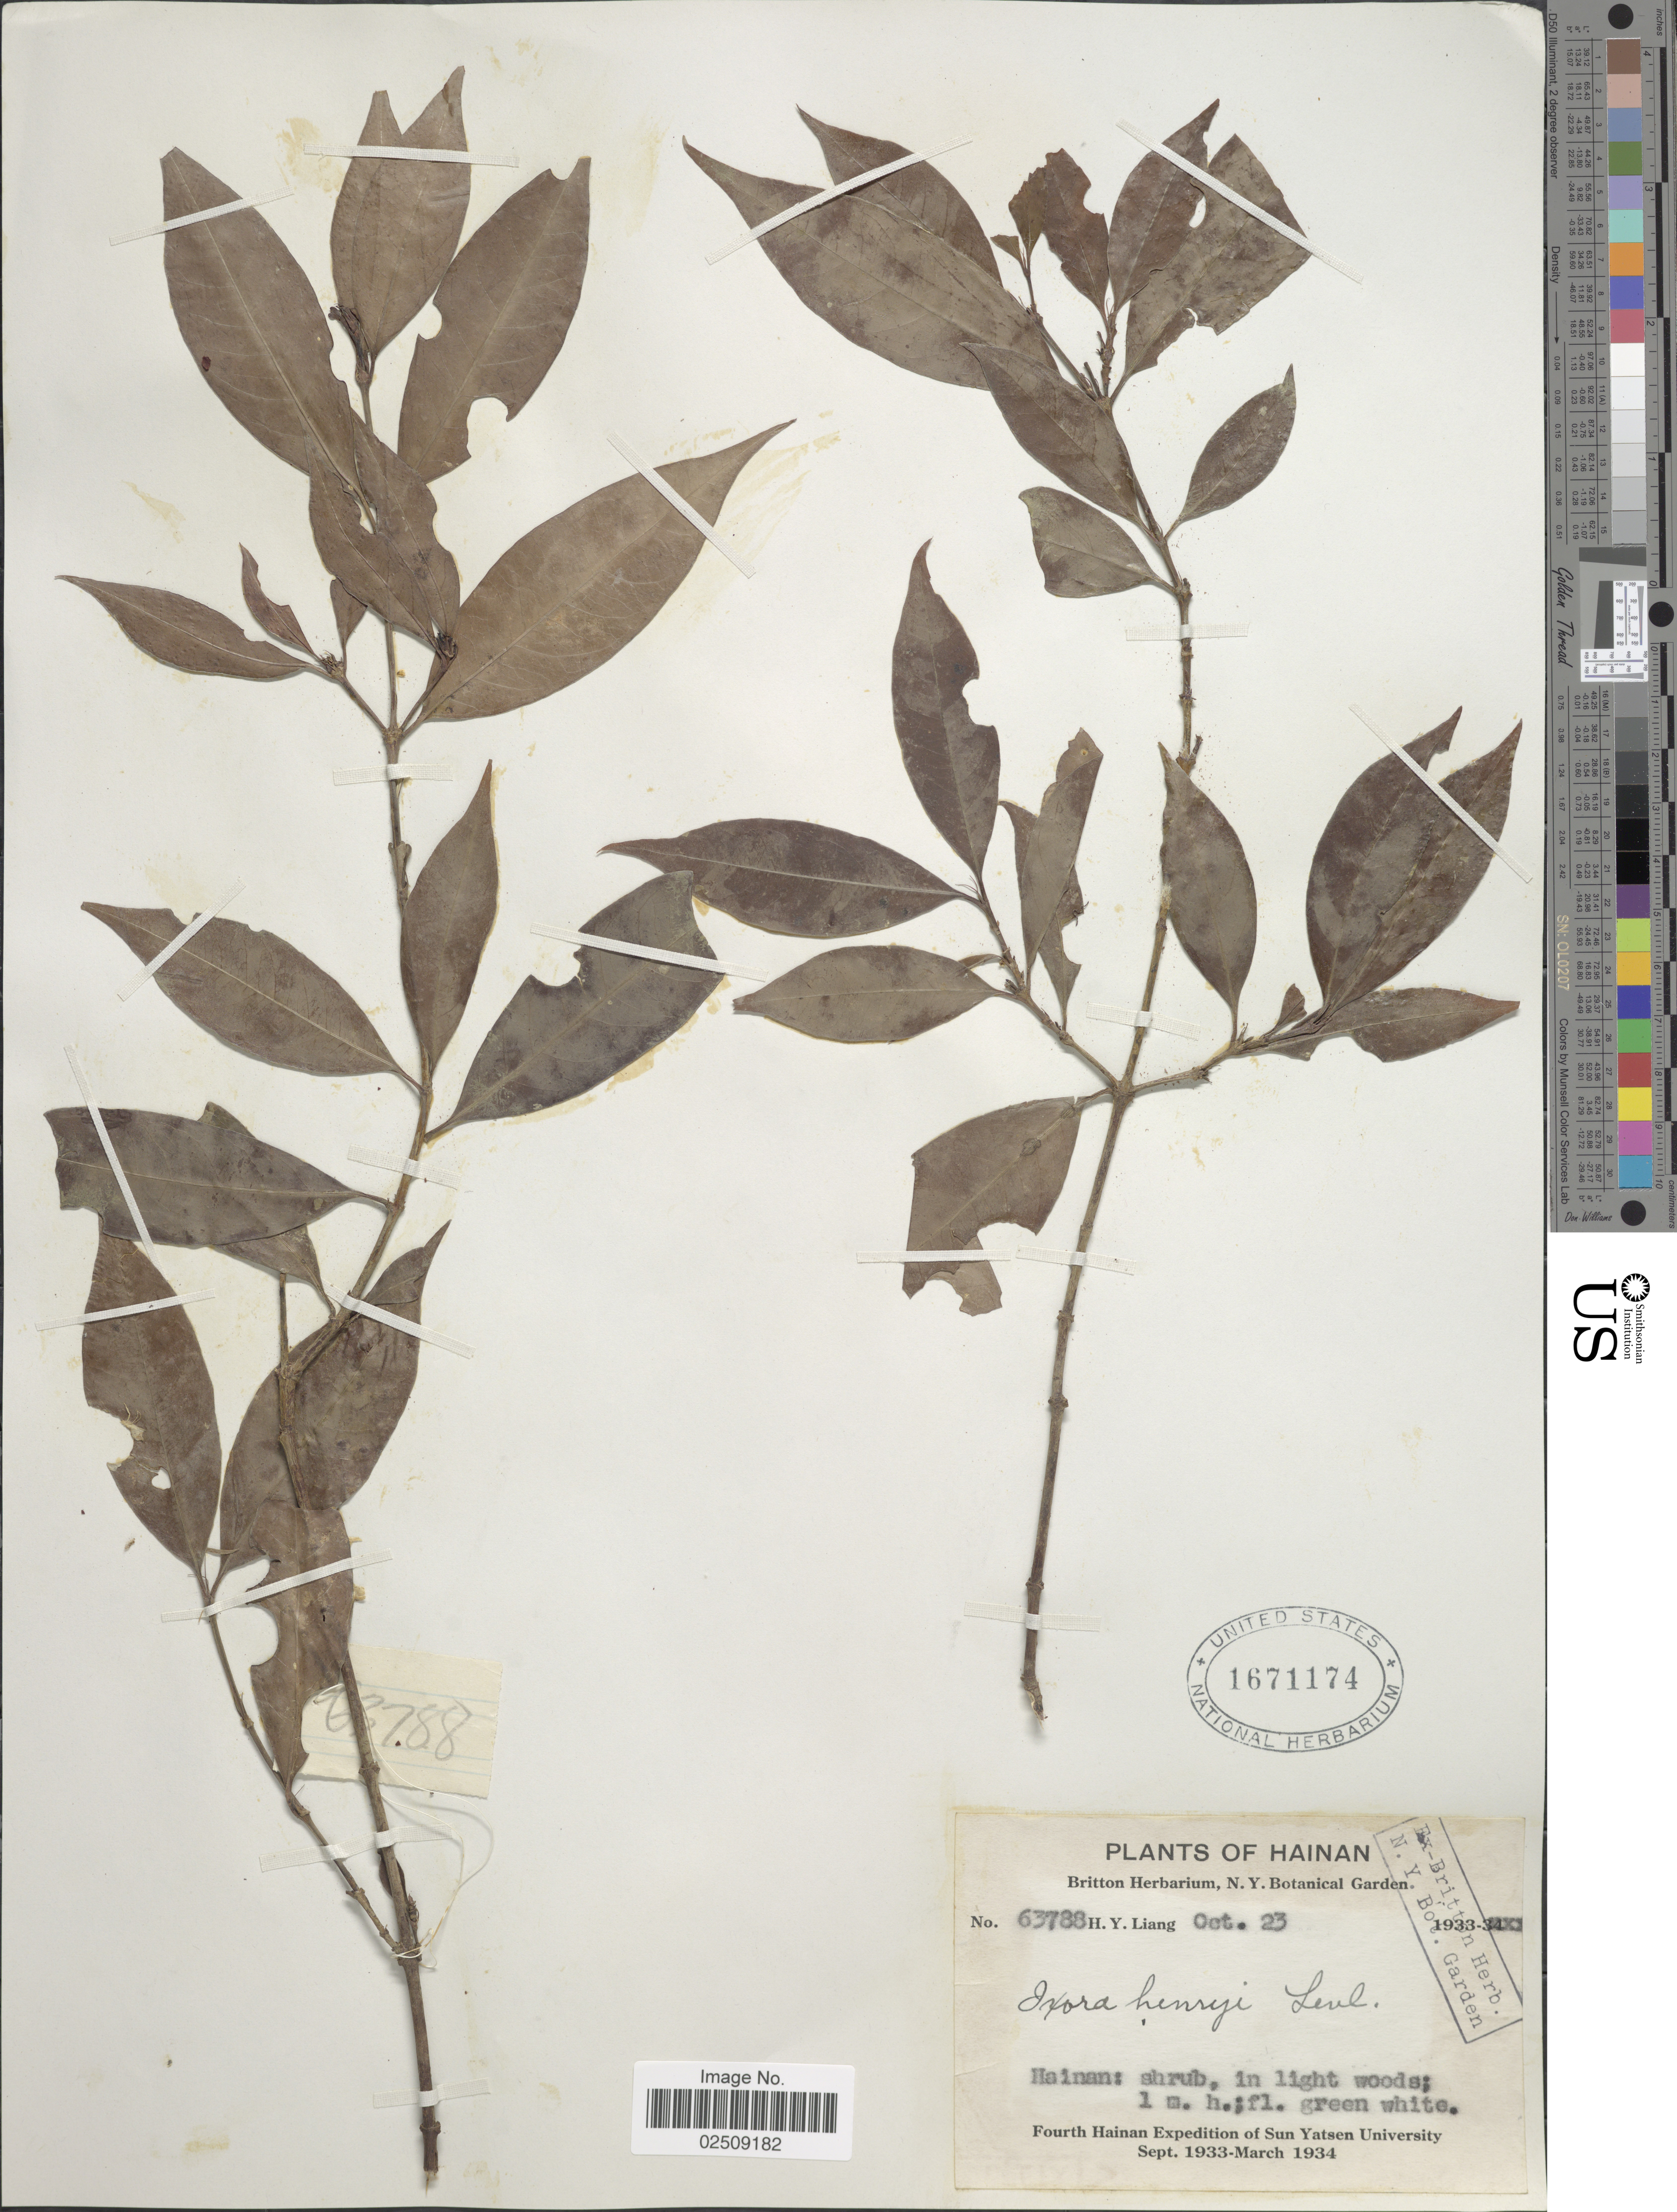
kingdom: Plantae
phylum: Tracheophyta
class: Magnoliopsida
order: Gentianales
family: Rubiaceae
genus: Ixora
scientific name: Ixora henryi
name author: H. Lév.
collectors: H. Y. Liang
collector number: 63788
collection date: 1933-10-23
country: China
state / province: Hainan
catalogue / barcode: US 1671174